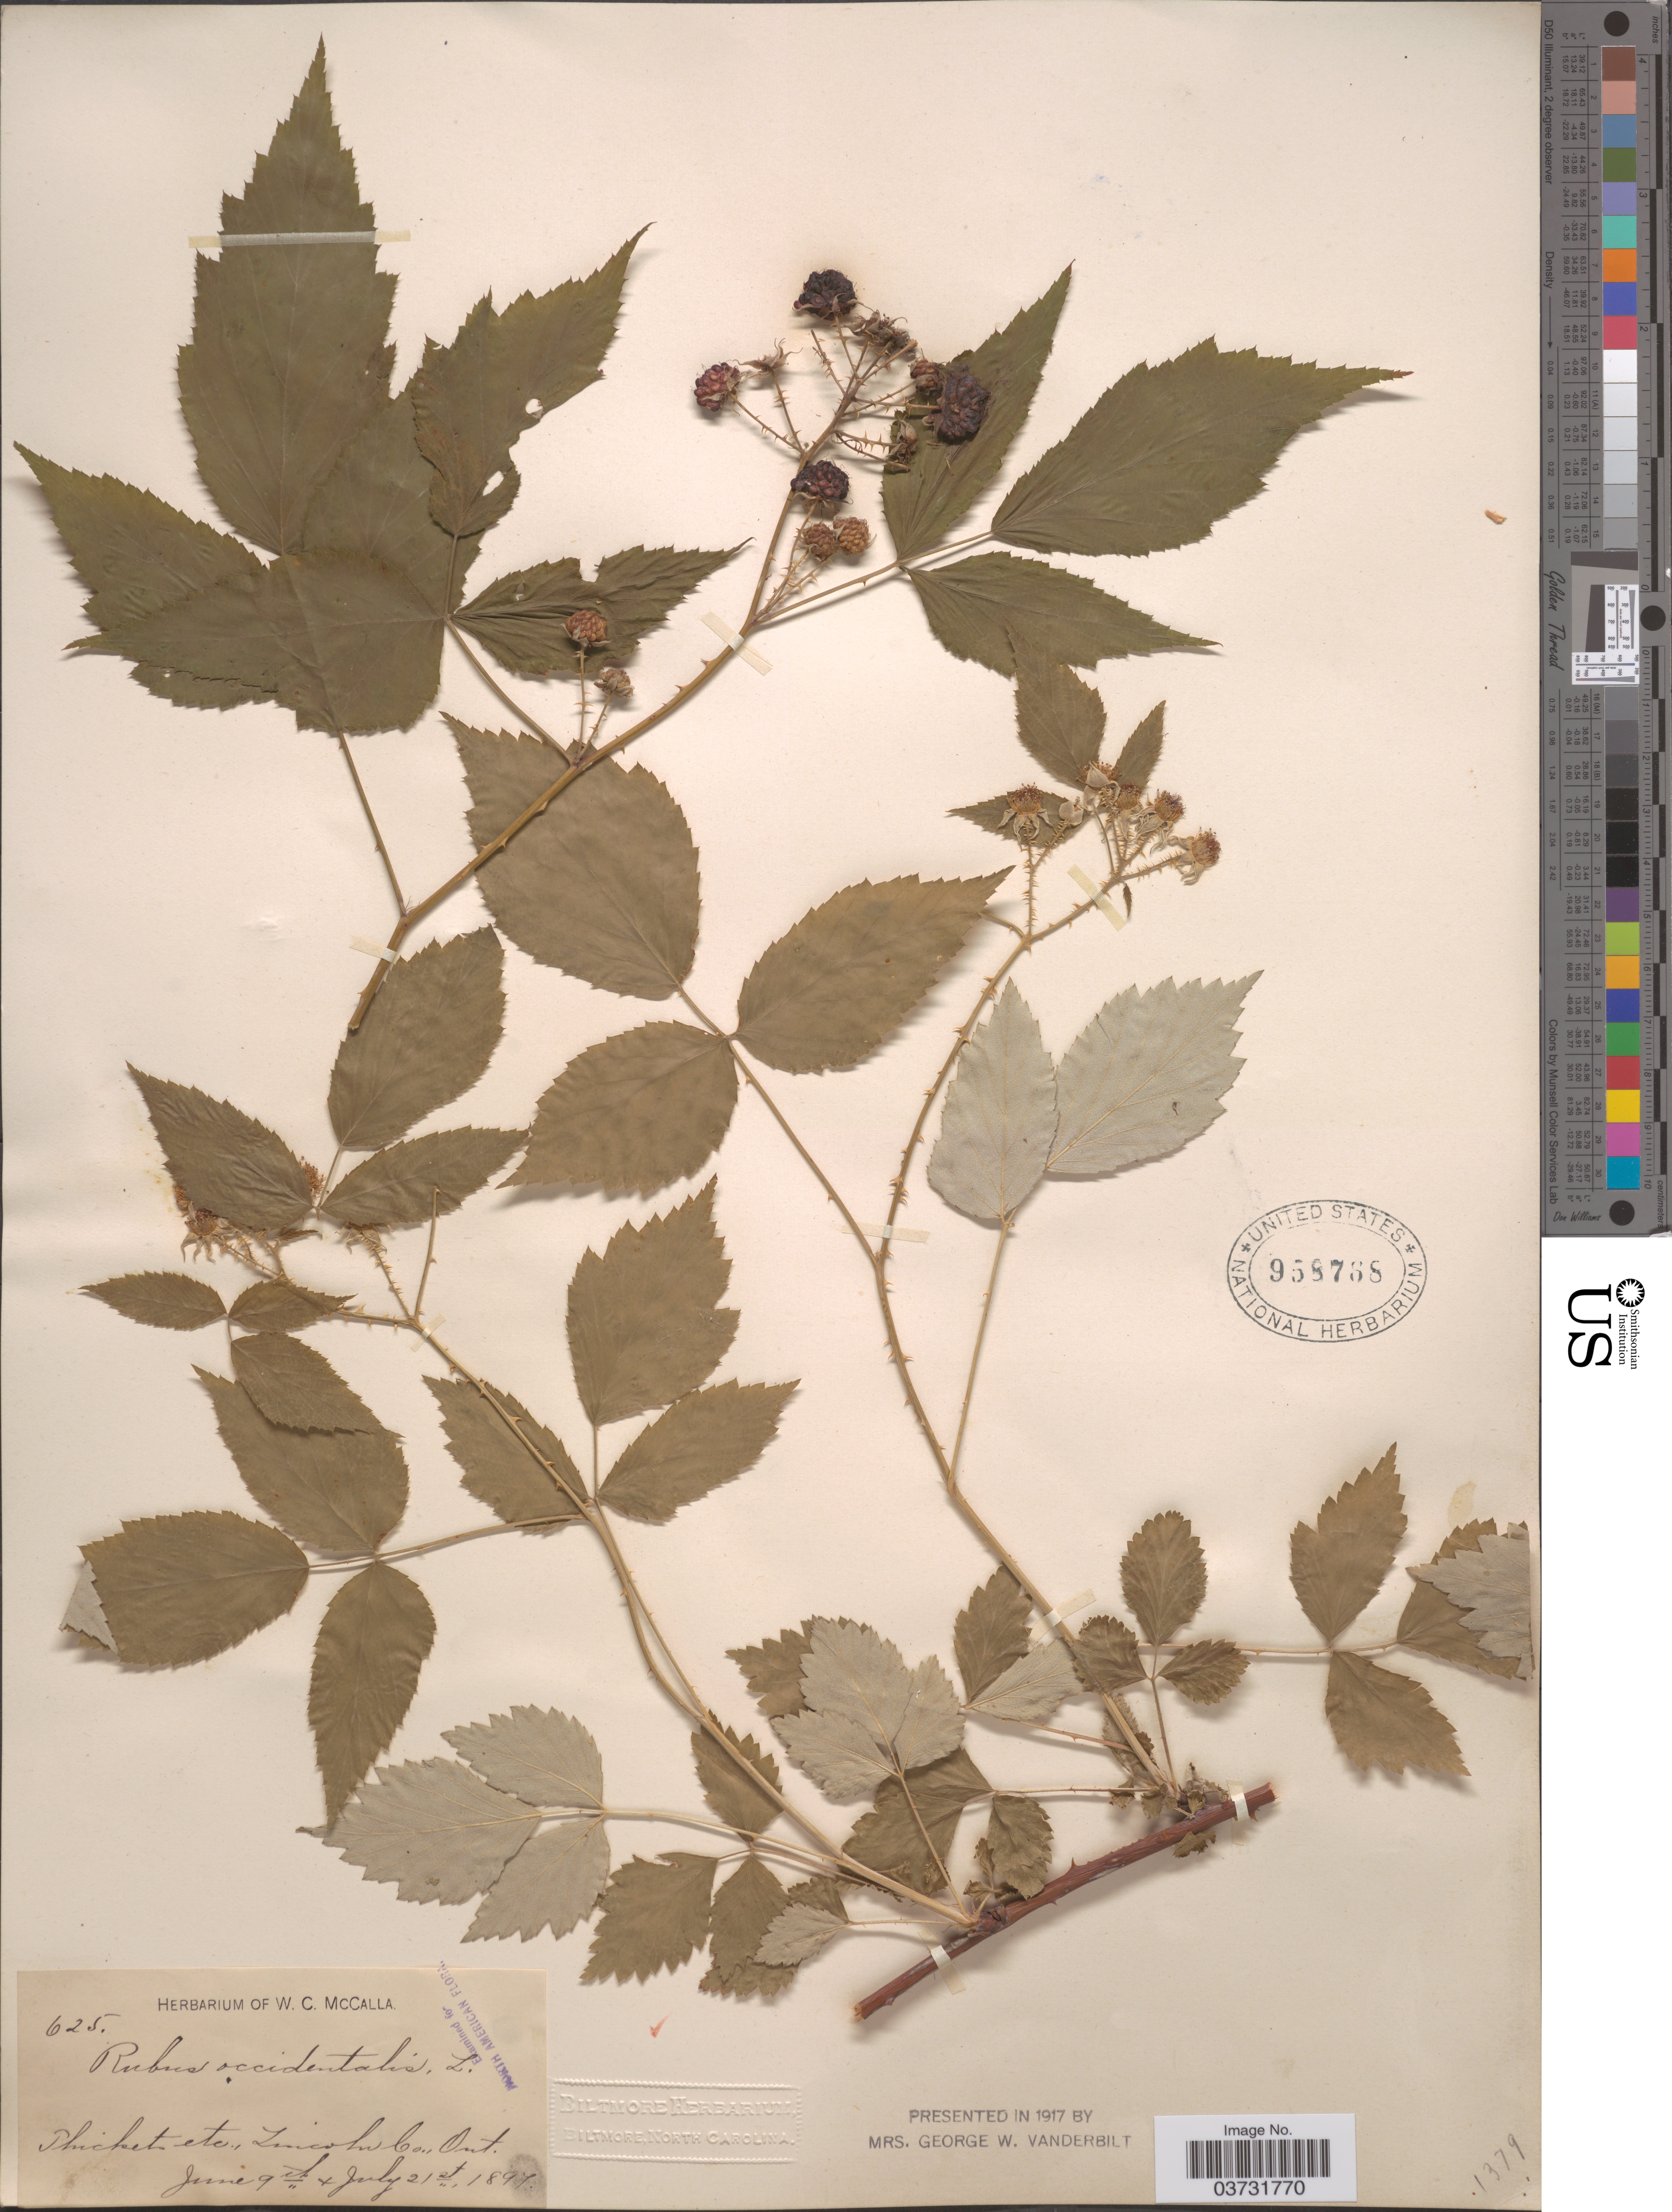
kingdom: Plantae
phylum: Tracheophyta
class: Magnoliopsida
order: Rosales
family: Rosaceae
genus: Rubus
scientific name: Rubus occidentalis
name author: L.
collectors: ex herb. W. C. McCalla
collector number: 625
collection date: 1897-06-09/1897-07-21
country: Canada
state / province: Ontario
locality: Lincoln Co.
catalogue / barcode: US 958788